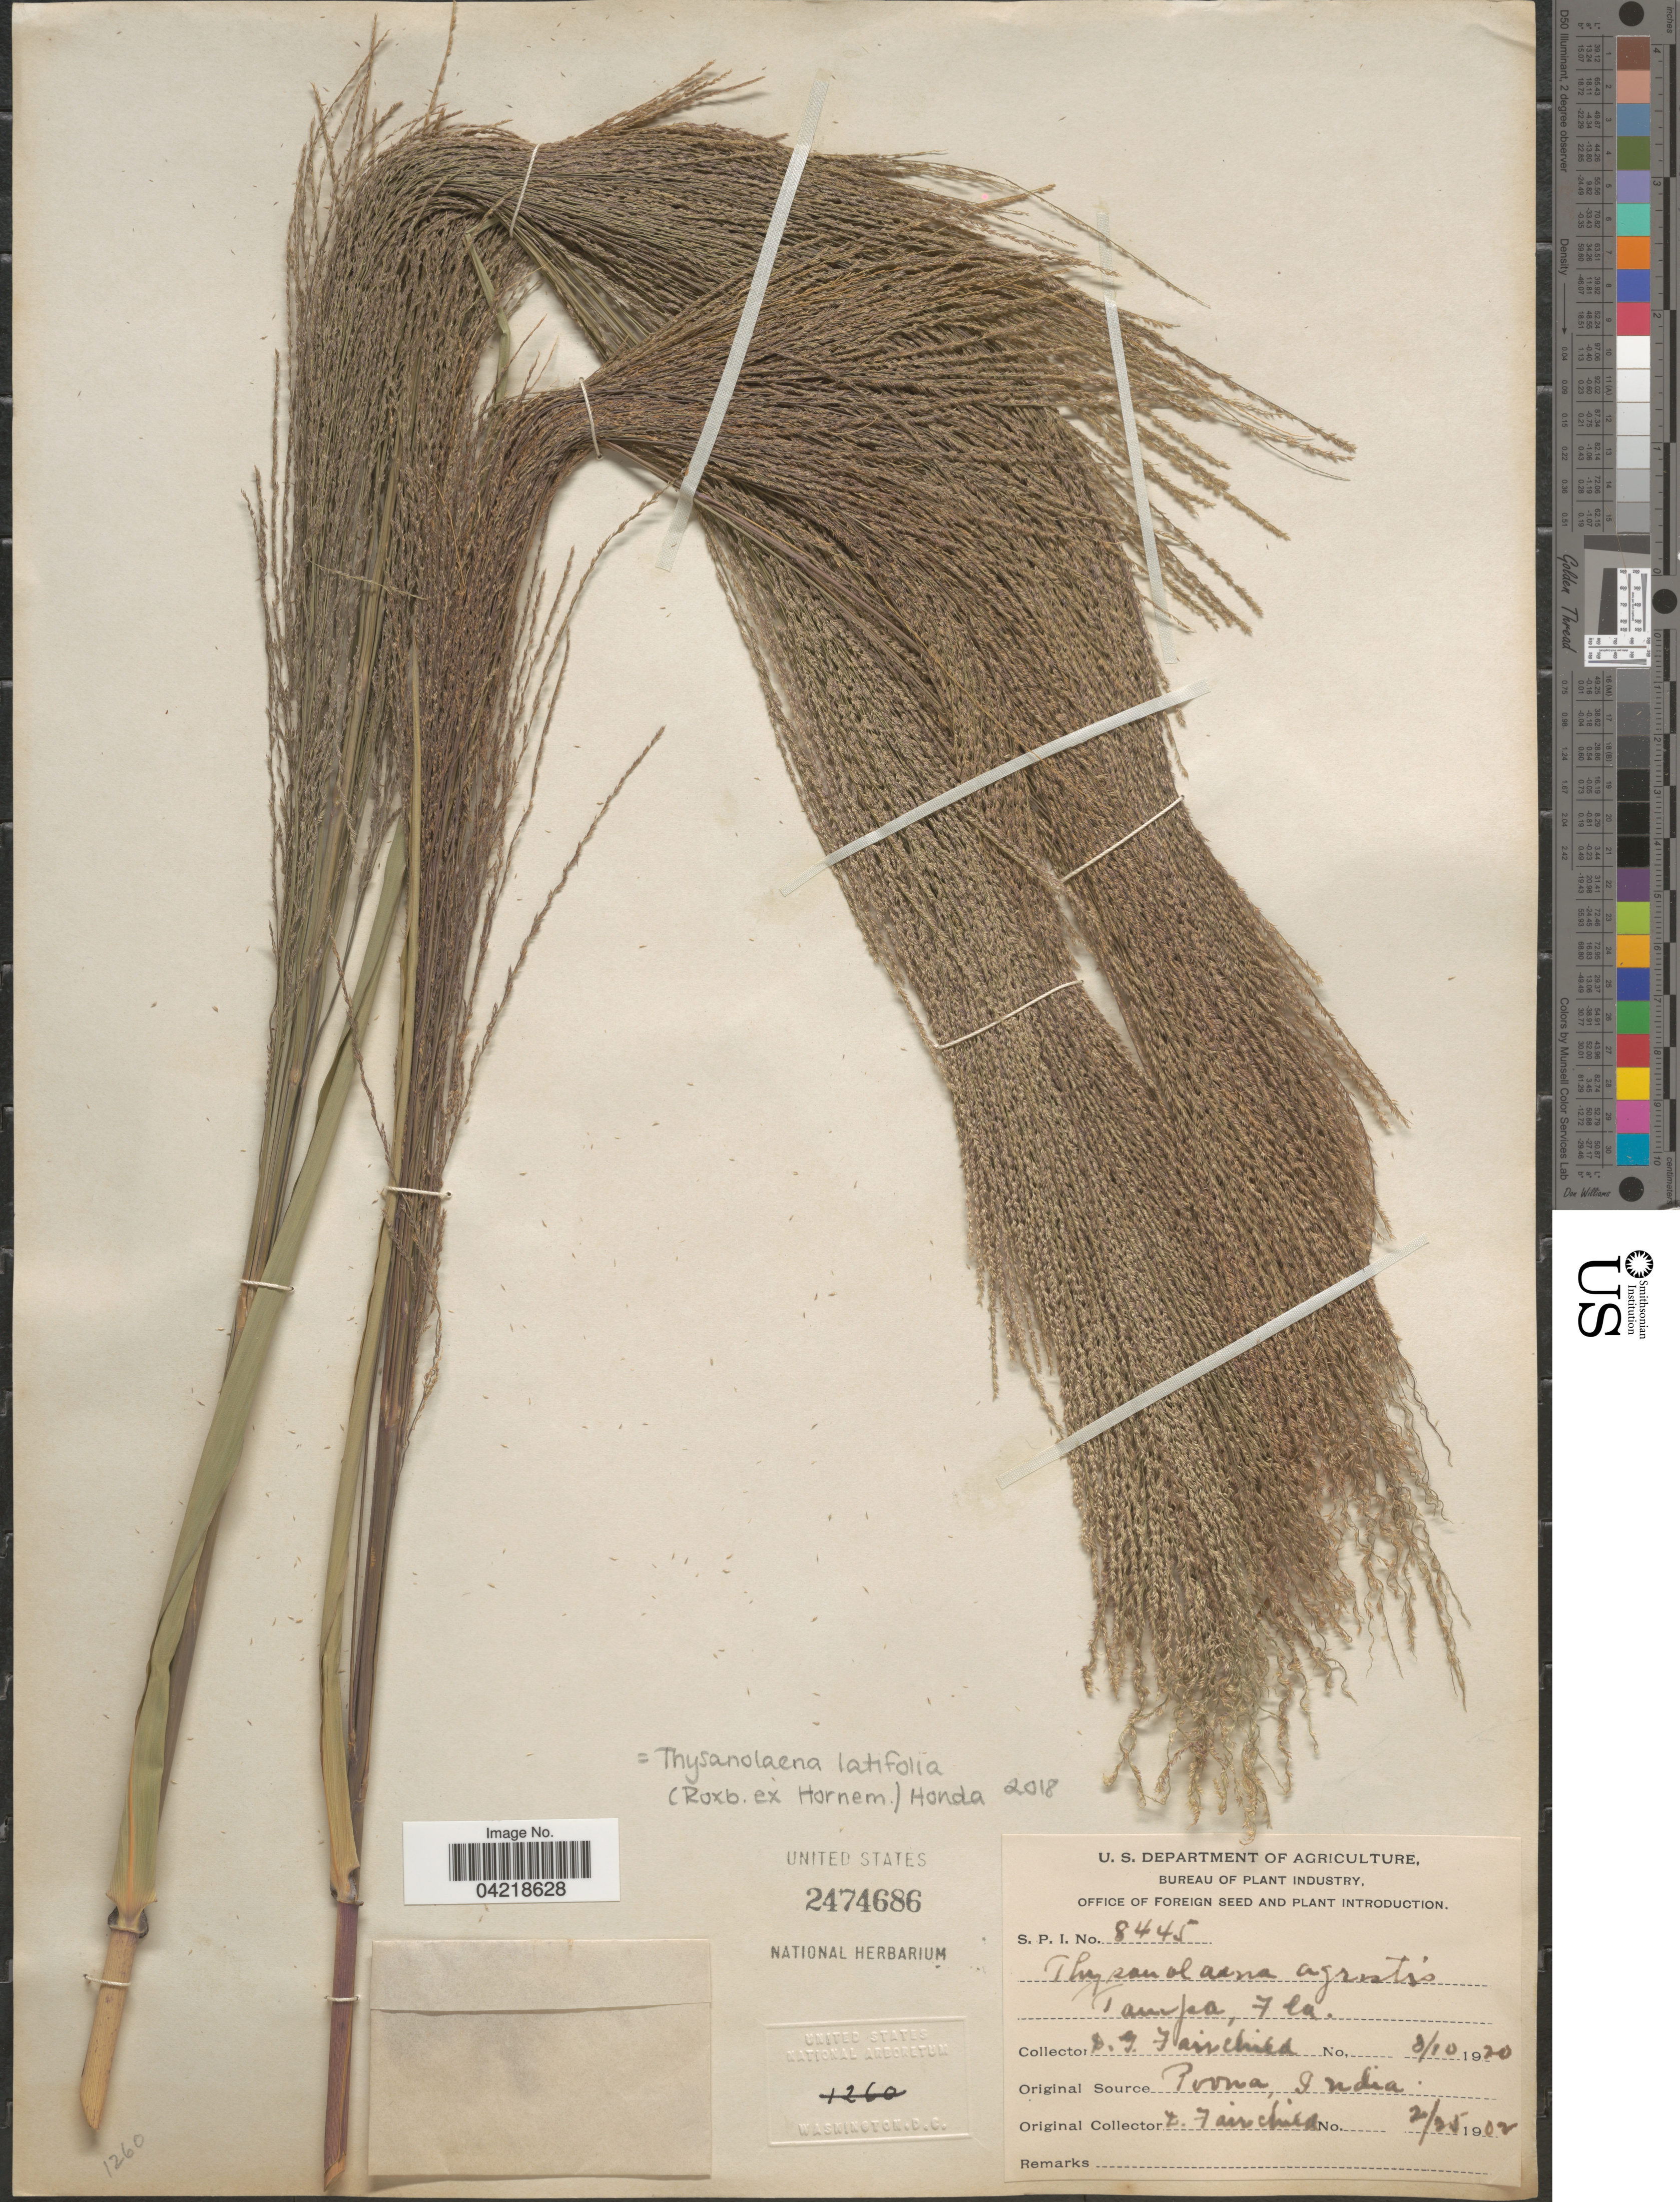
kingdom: Plantae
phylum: Tracheophyta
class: Liliopsida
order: Poales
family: Poaceae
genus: Thysanolaena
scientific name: Thysanolaena latifolia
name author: (Roxb. ex Hornem.) Honda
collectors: D. G. Fairchild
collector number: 8445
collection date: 1920-10-03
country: United States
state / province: Florida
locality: Tampa.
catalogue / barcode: US 2474686